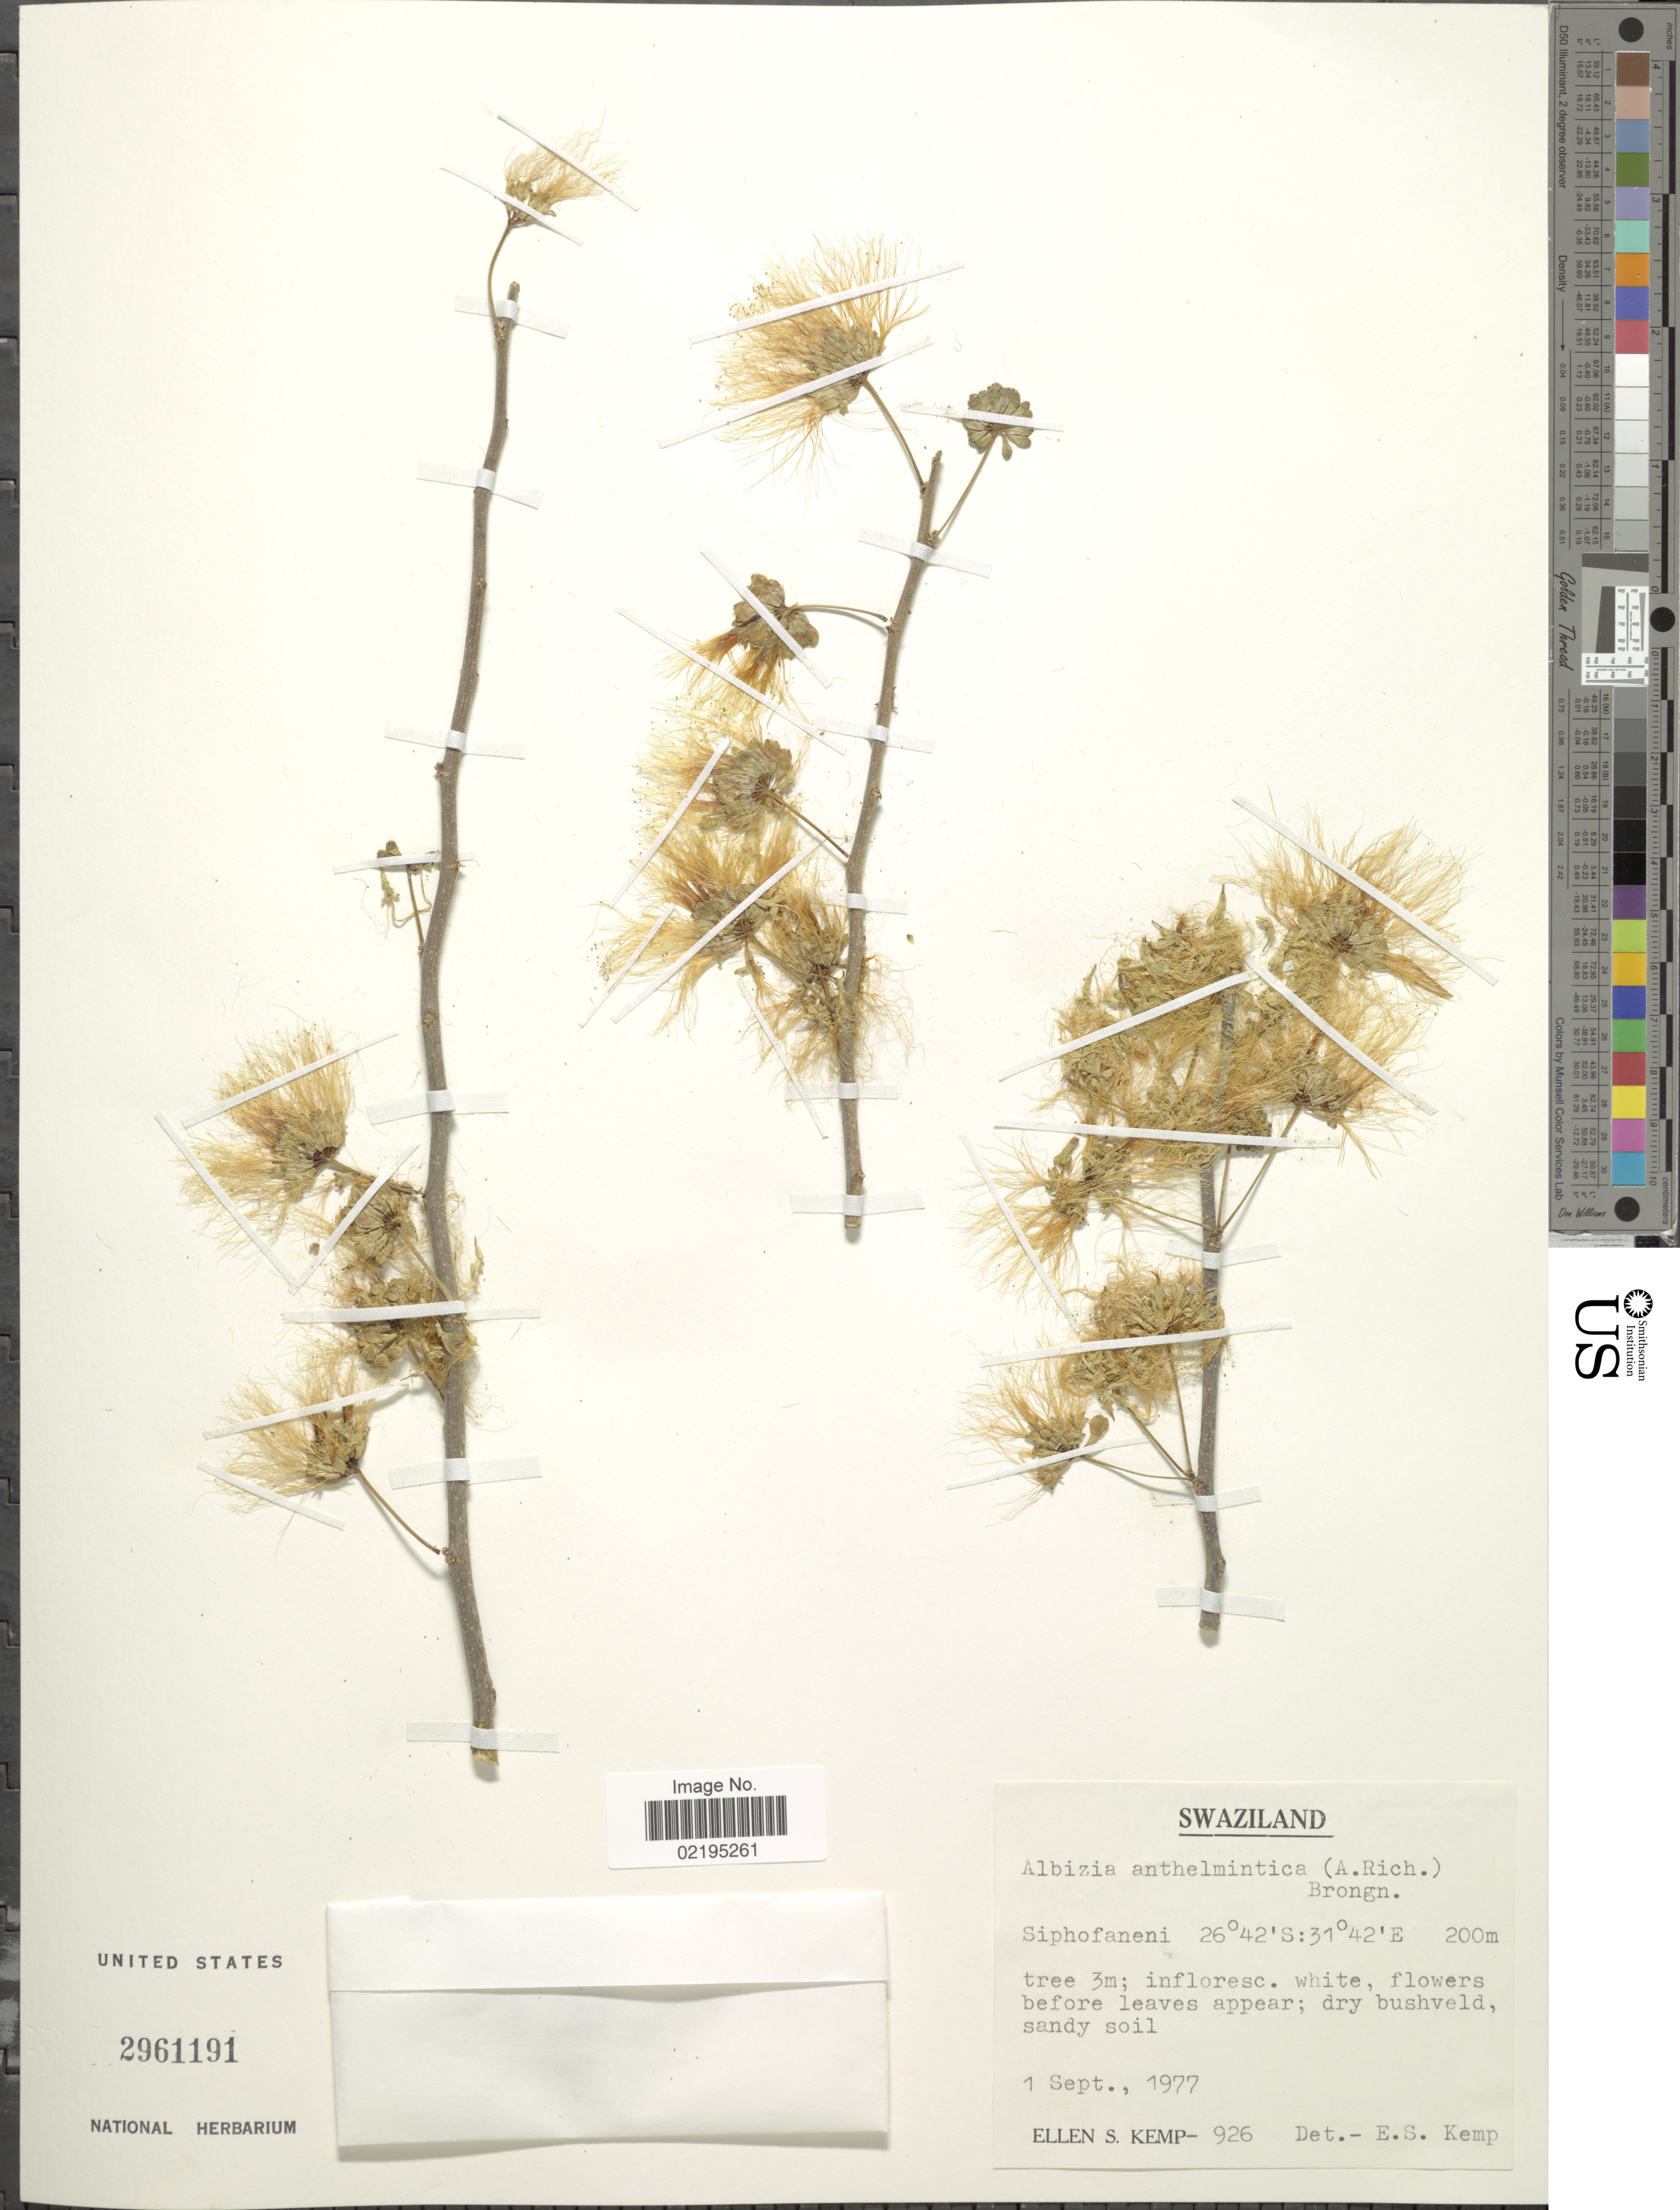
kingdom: Plantae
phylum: Tracheophyta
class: Magnoliopsida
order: Fabales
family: Fabaceae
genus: Albizia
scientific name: Albizia anthelmintica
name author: Brongn.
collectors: E. S. Kemp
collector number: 926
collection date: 1977-09-01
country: Eswatini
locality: Siphofaneni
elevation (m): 200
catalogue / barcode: US 2961191